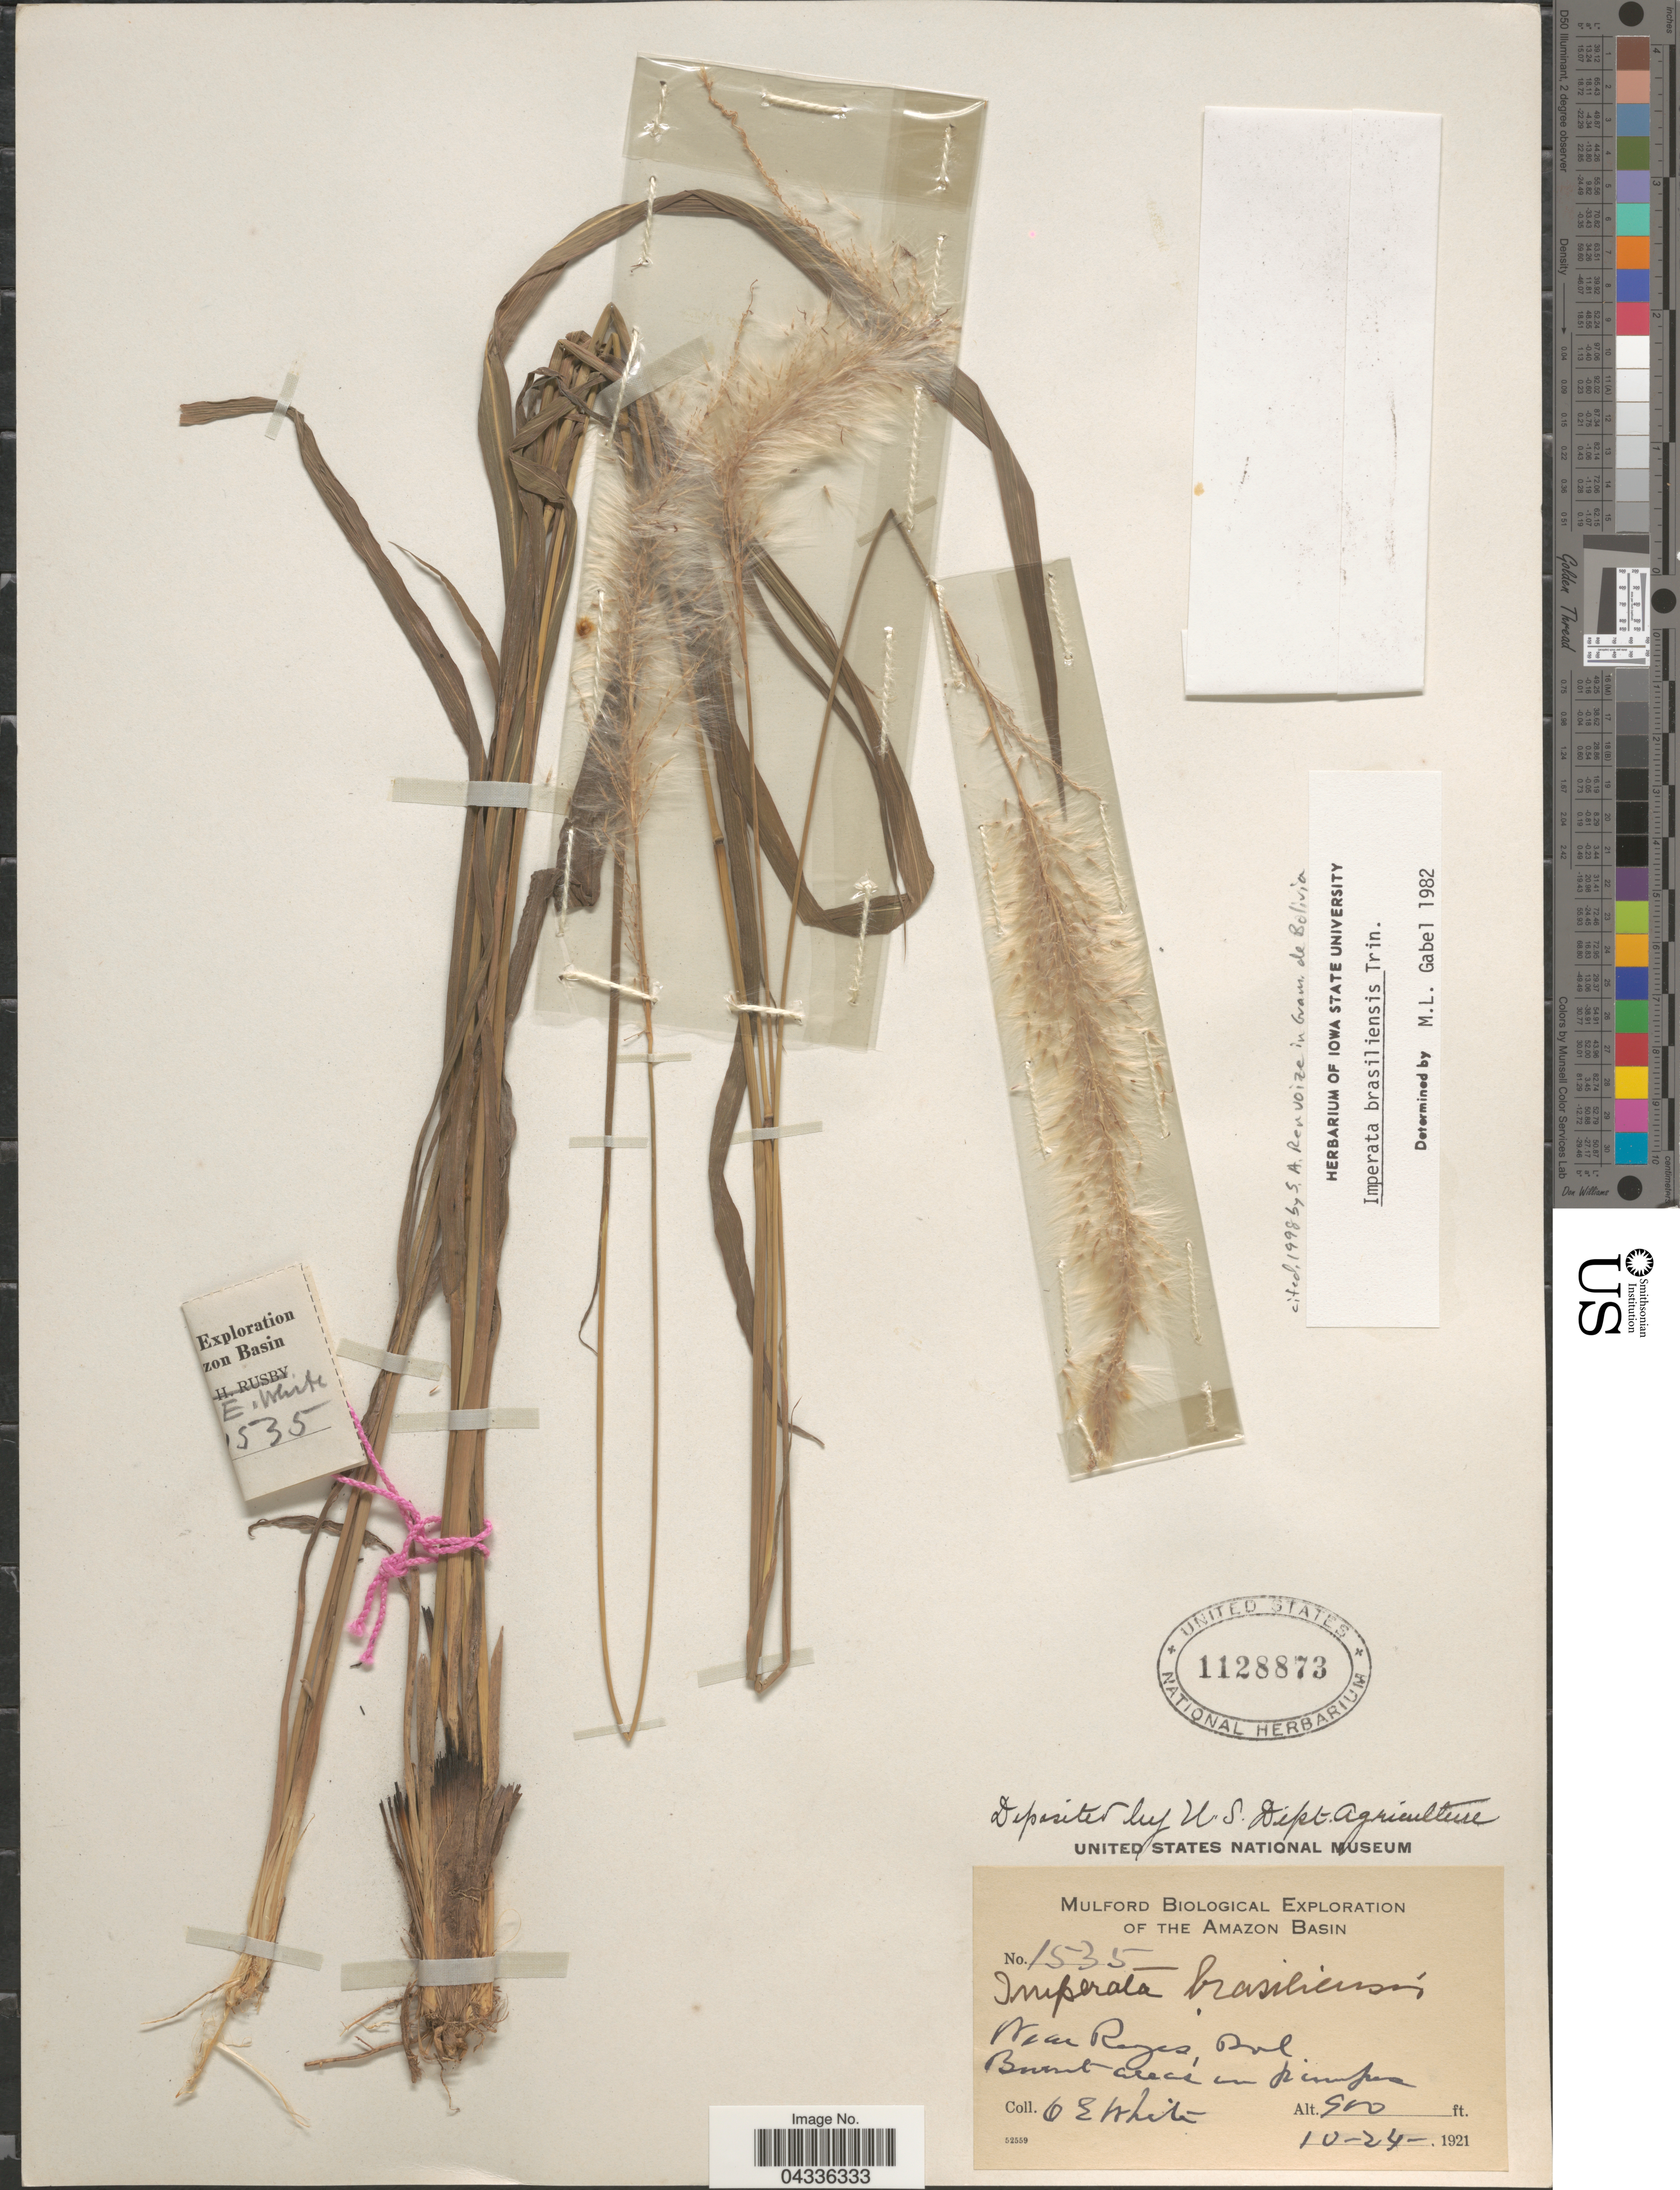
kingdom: Plantae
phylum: Tracheophyta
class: Liliopsida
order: Poales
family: Poaceae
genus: Imperata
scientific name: Imperata brasiliensis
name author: Trin.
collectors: O. E. White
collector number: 1535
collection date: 1921-10-24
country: Bolivia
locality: Mulford Biological Exploration of the Amazon Basin. Near Reyes.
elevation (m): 274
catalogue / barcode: US 1128873